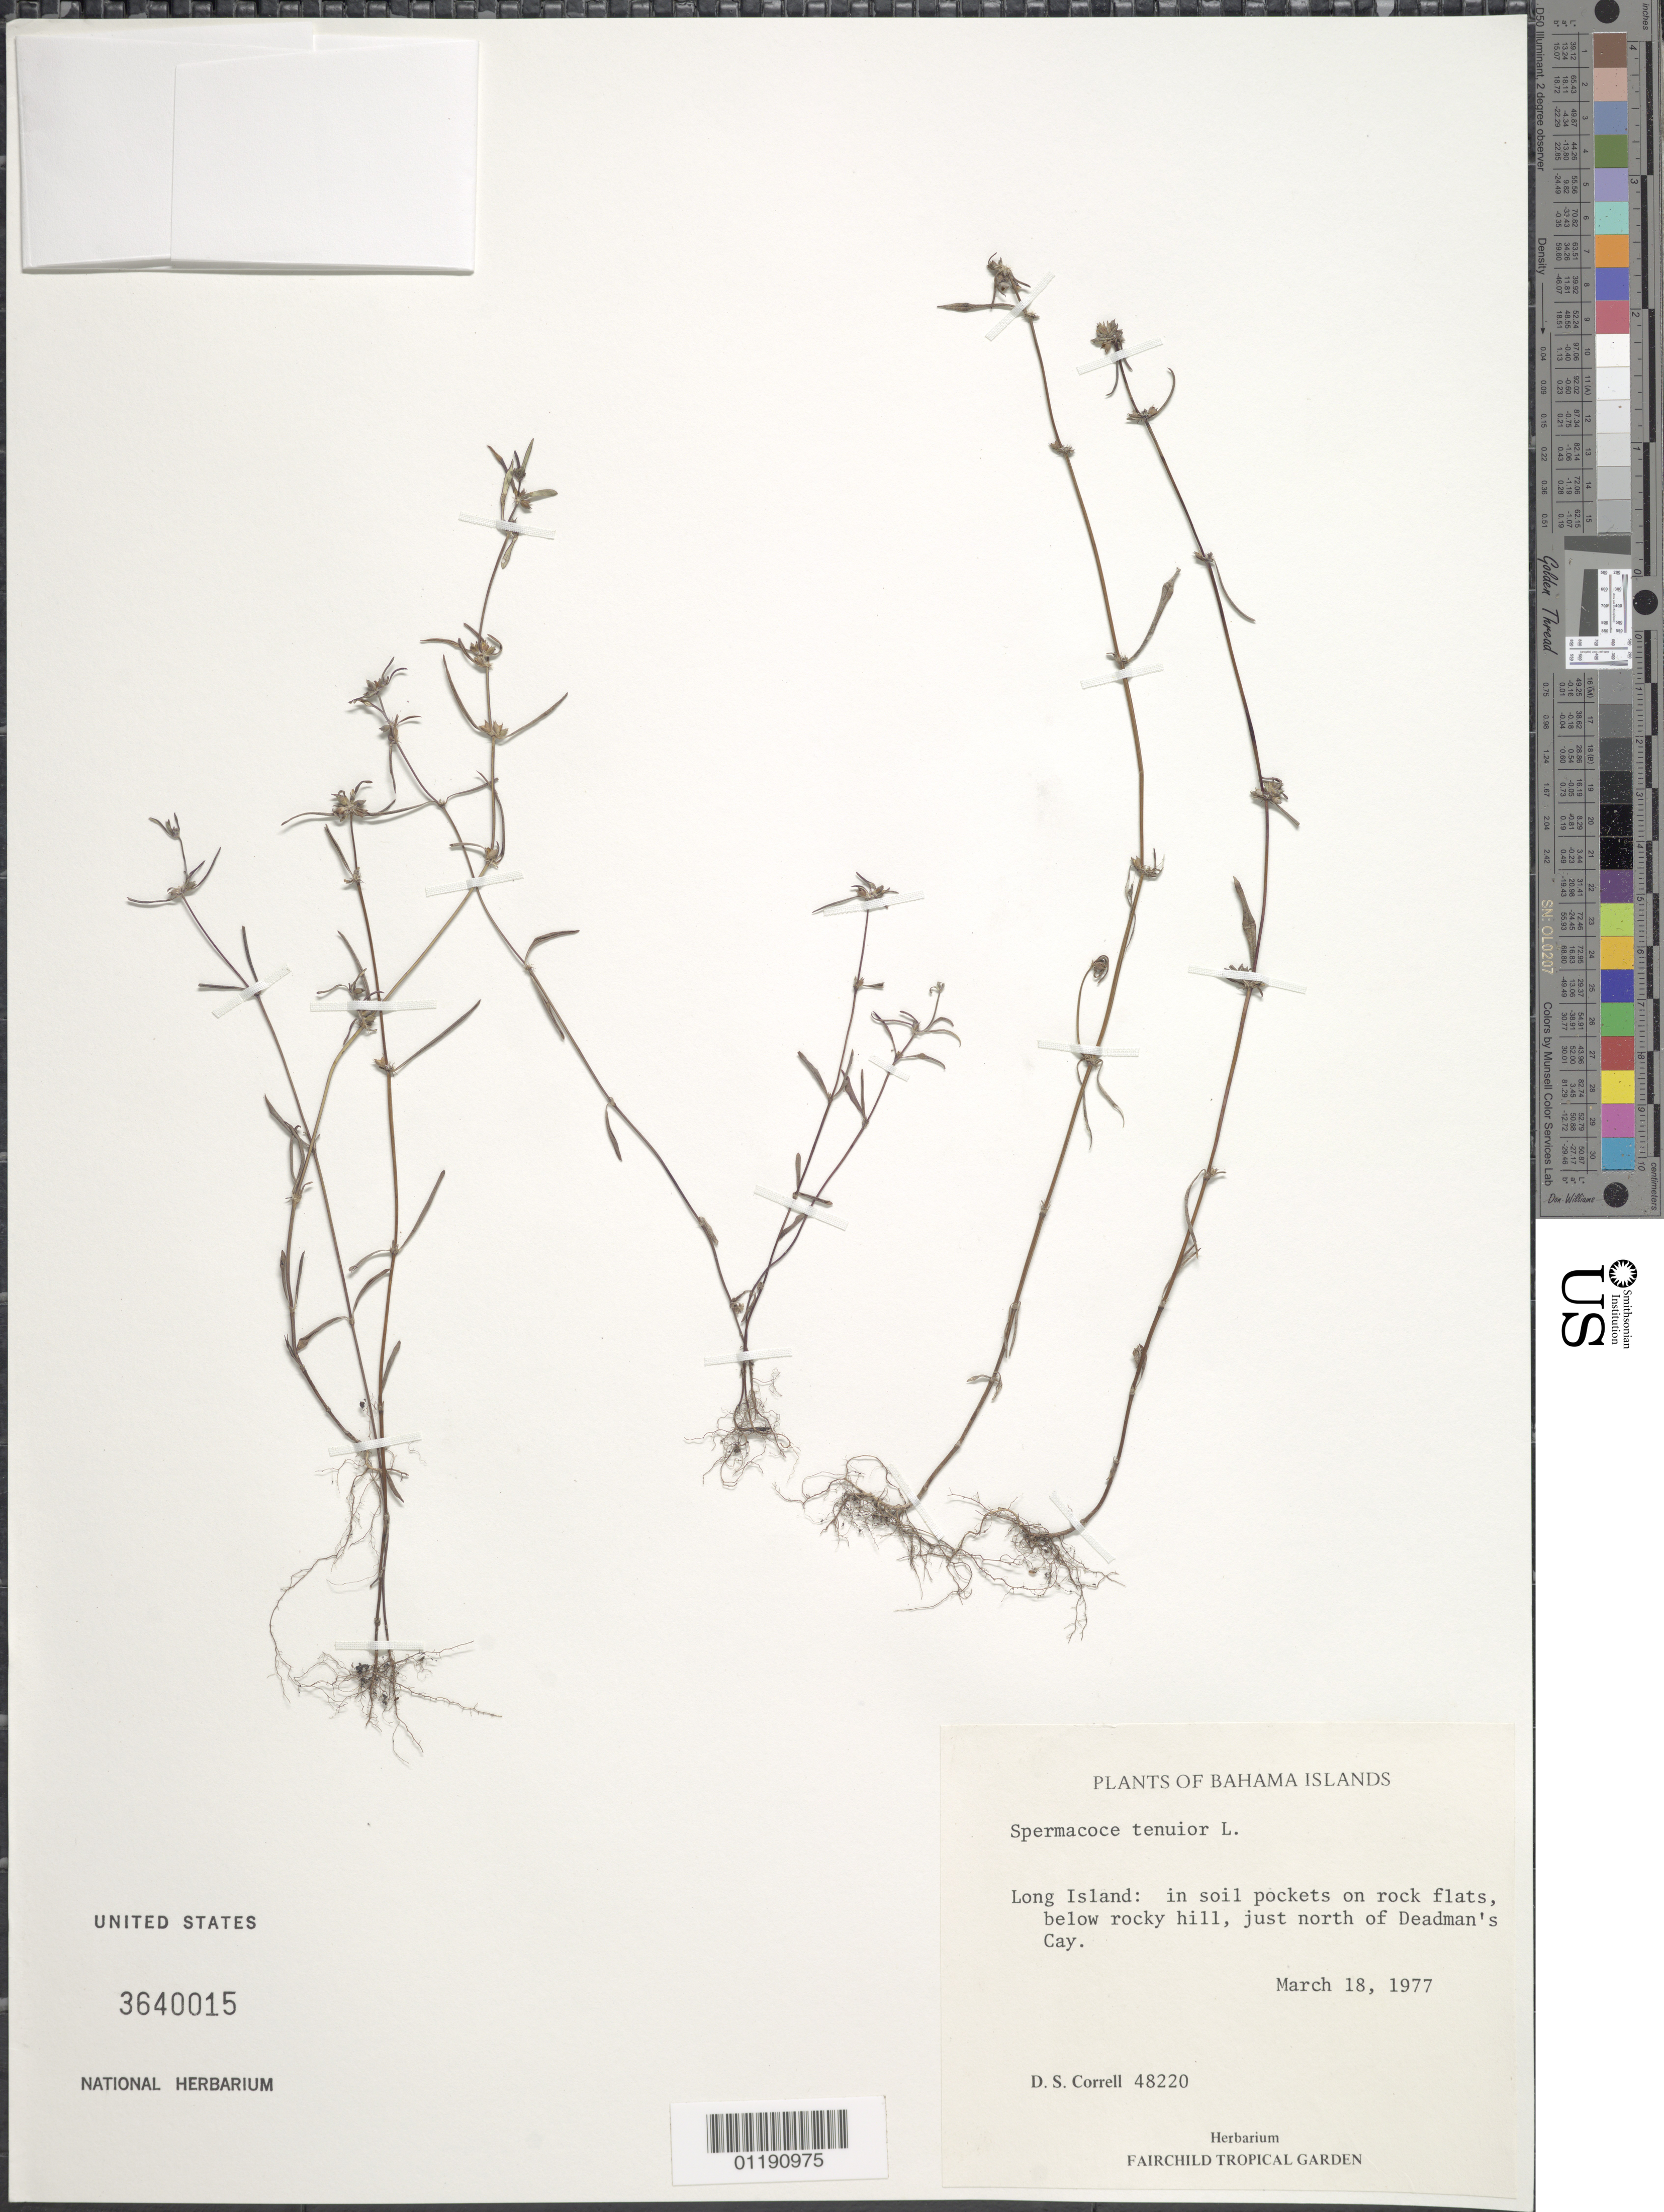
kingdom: Plantae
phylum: Tracheophyta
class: Magnoliopsida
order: Gentianales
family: Rubiaceae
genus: Spermacoce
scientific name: Spermacoce tenuior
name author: L.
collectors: D. S. Correll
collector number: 48220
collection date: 1977-03-18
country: Bahamas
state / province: Long Island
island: Long Island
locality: Long Island: in soil pockets on rock flats, below rocky hill, just N of Deadman's Cay.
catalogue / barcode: US 3640015